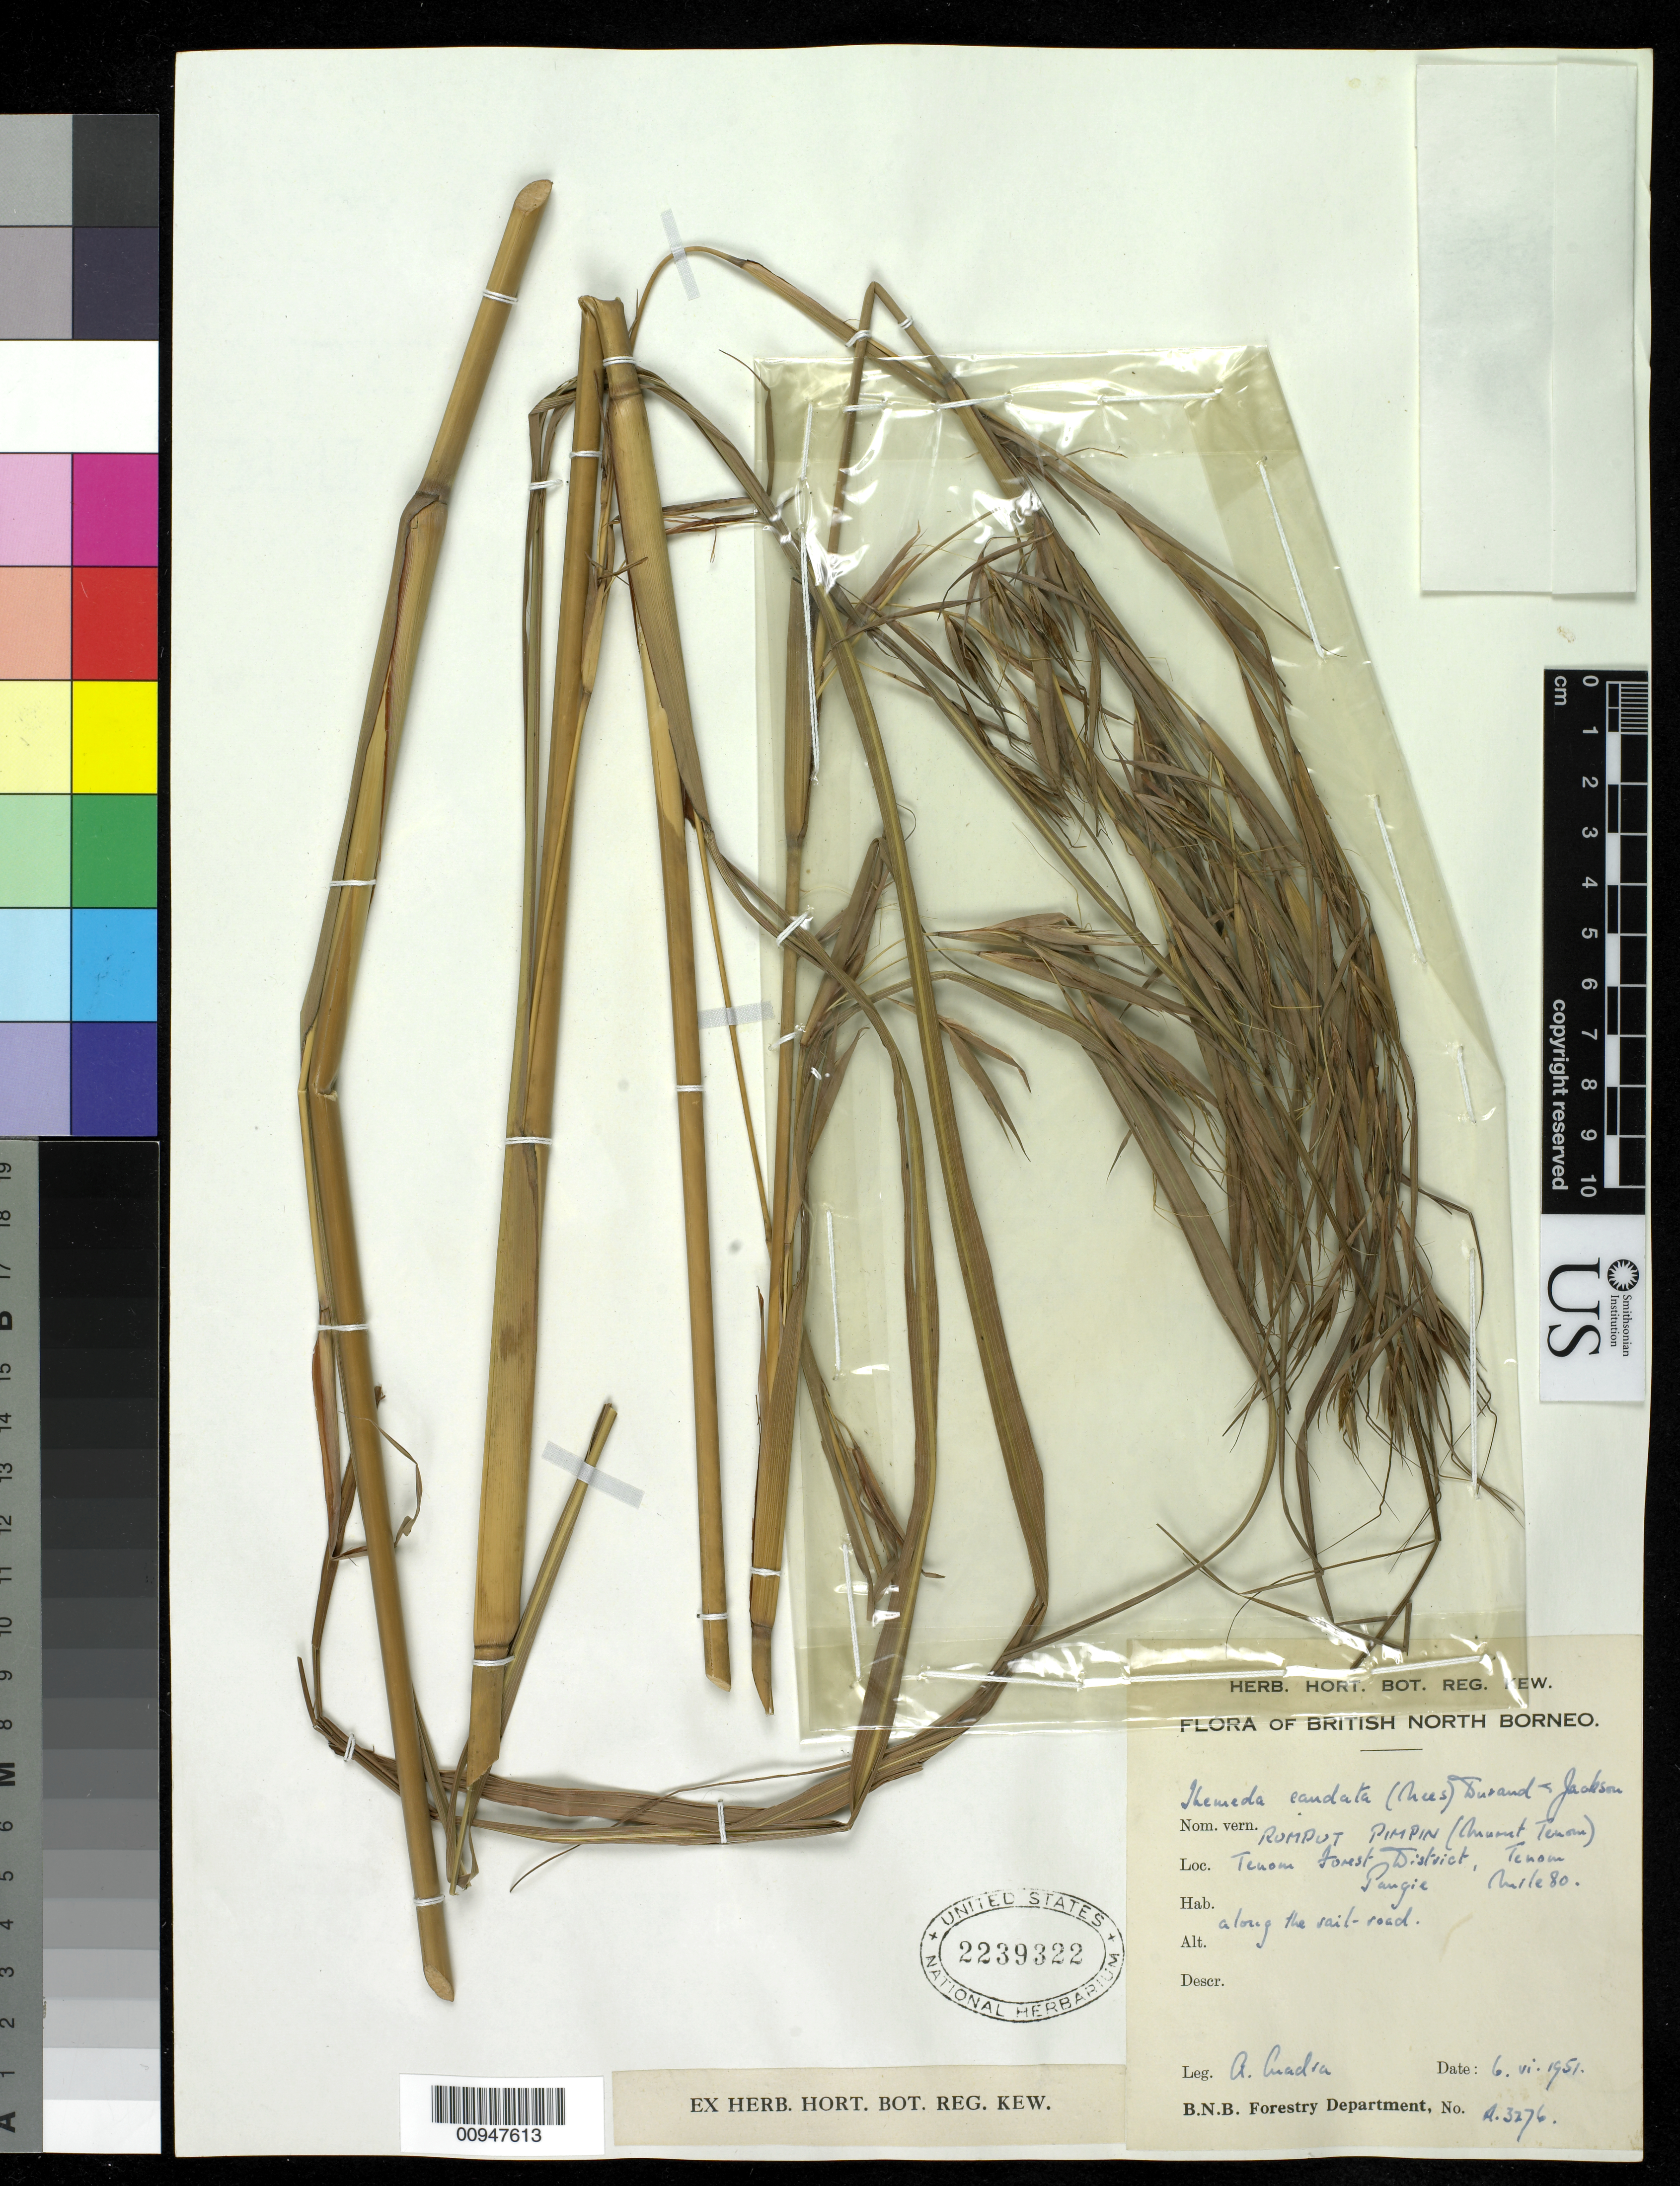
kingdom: Plantae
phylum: Tracheophyta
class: Liliopsida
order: Poales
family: Poaceae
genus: Themeda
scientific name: Themeda caudata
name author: (Nees ex Hook. & Arn.) A. Camus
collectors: A. Cuadra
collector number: A 3276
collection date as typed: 06 Jun 1951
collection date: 1951-06-06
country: Malaysia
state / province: Sabah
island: Borneo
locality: Tenom Forest District, Tenom Pangie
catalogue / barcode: US 2239322